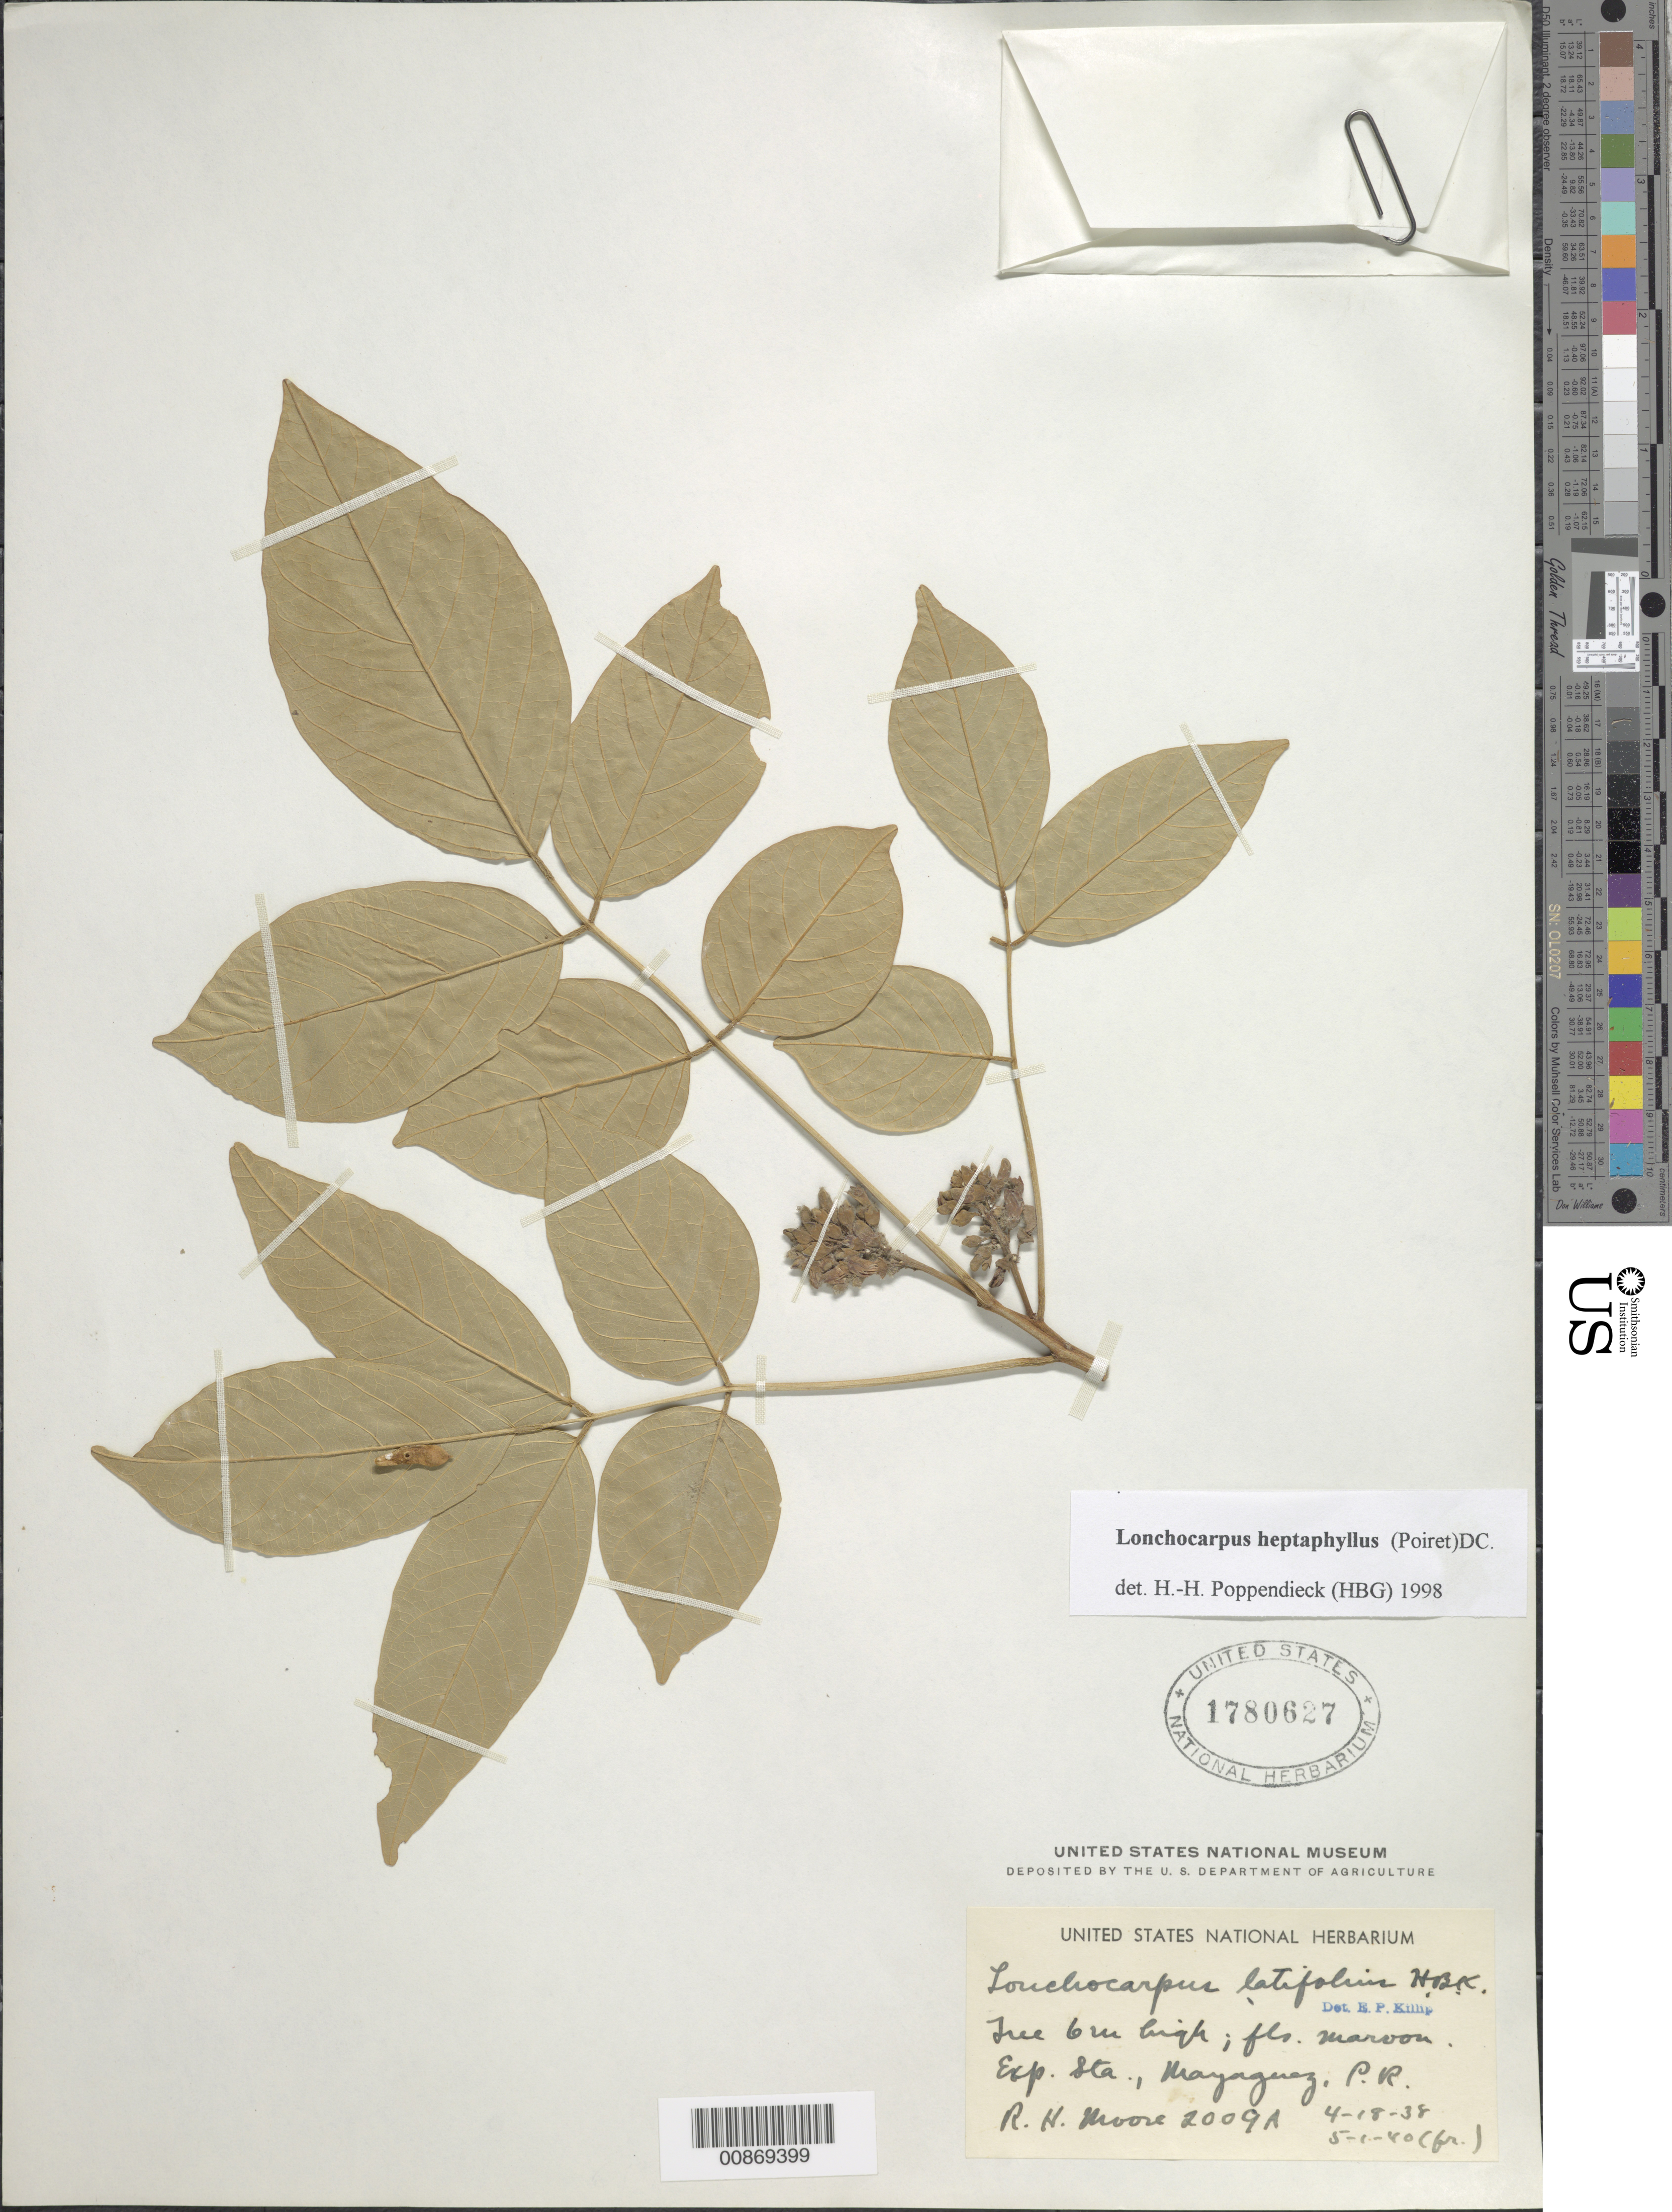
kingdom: Plantae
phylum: Tracheophyta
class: Magnoliopsida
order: Fabales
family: Fabaceae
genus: Lonchocarpus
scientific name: Lonchocarpus heptaphyllus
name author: (Poir.) DC.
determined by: Poppendieck, H.-H., (HBG), Institut fur Allgemeine Botanik und Botanischer Garten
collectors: R. H. Moore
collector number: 2009A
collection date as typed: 18 Apr 1938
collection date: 1938-04-18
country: Puerto Rico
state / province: Mayagüez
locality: Exp. Sta., Mayaguez.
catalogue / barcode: US 1780627